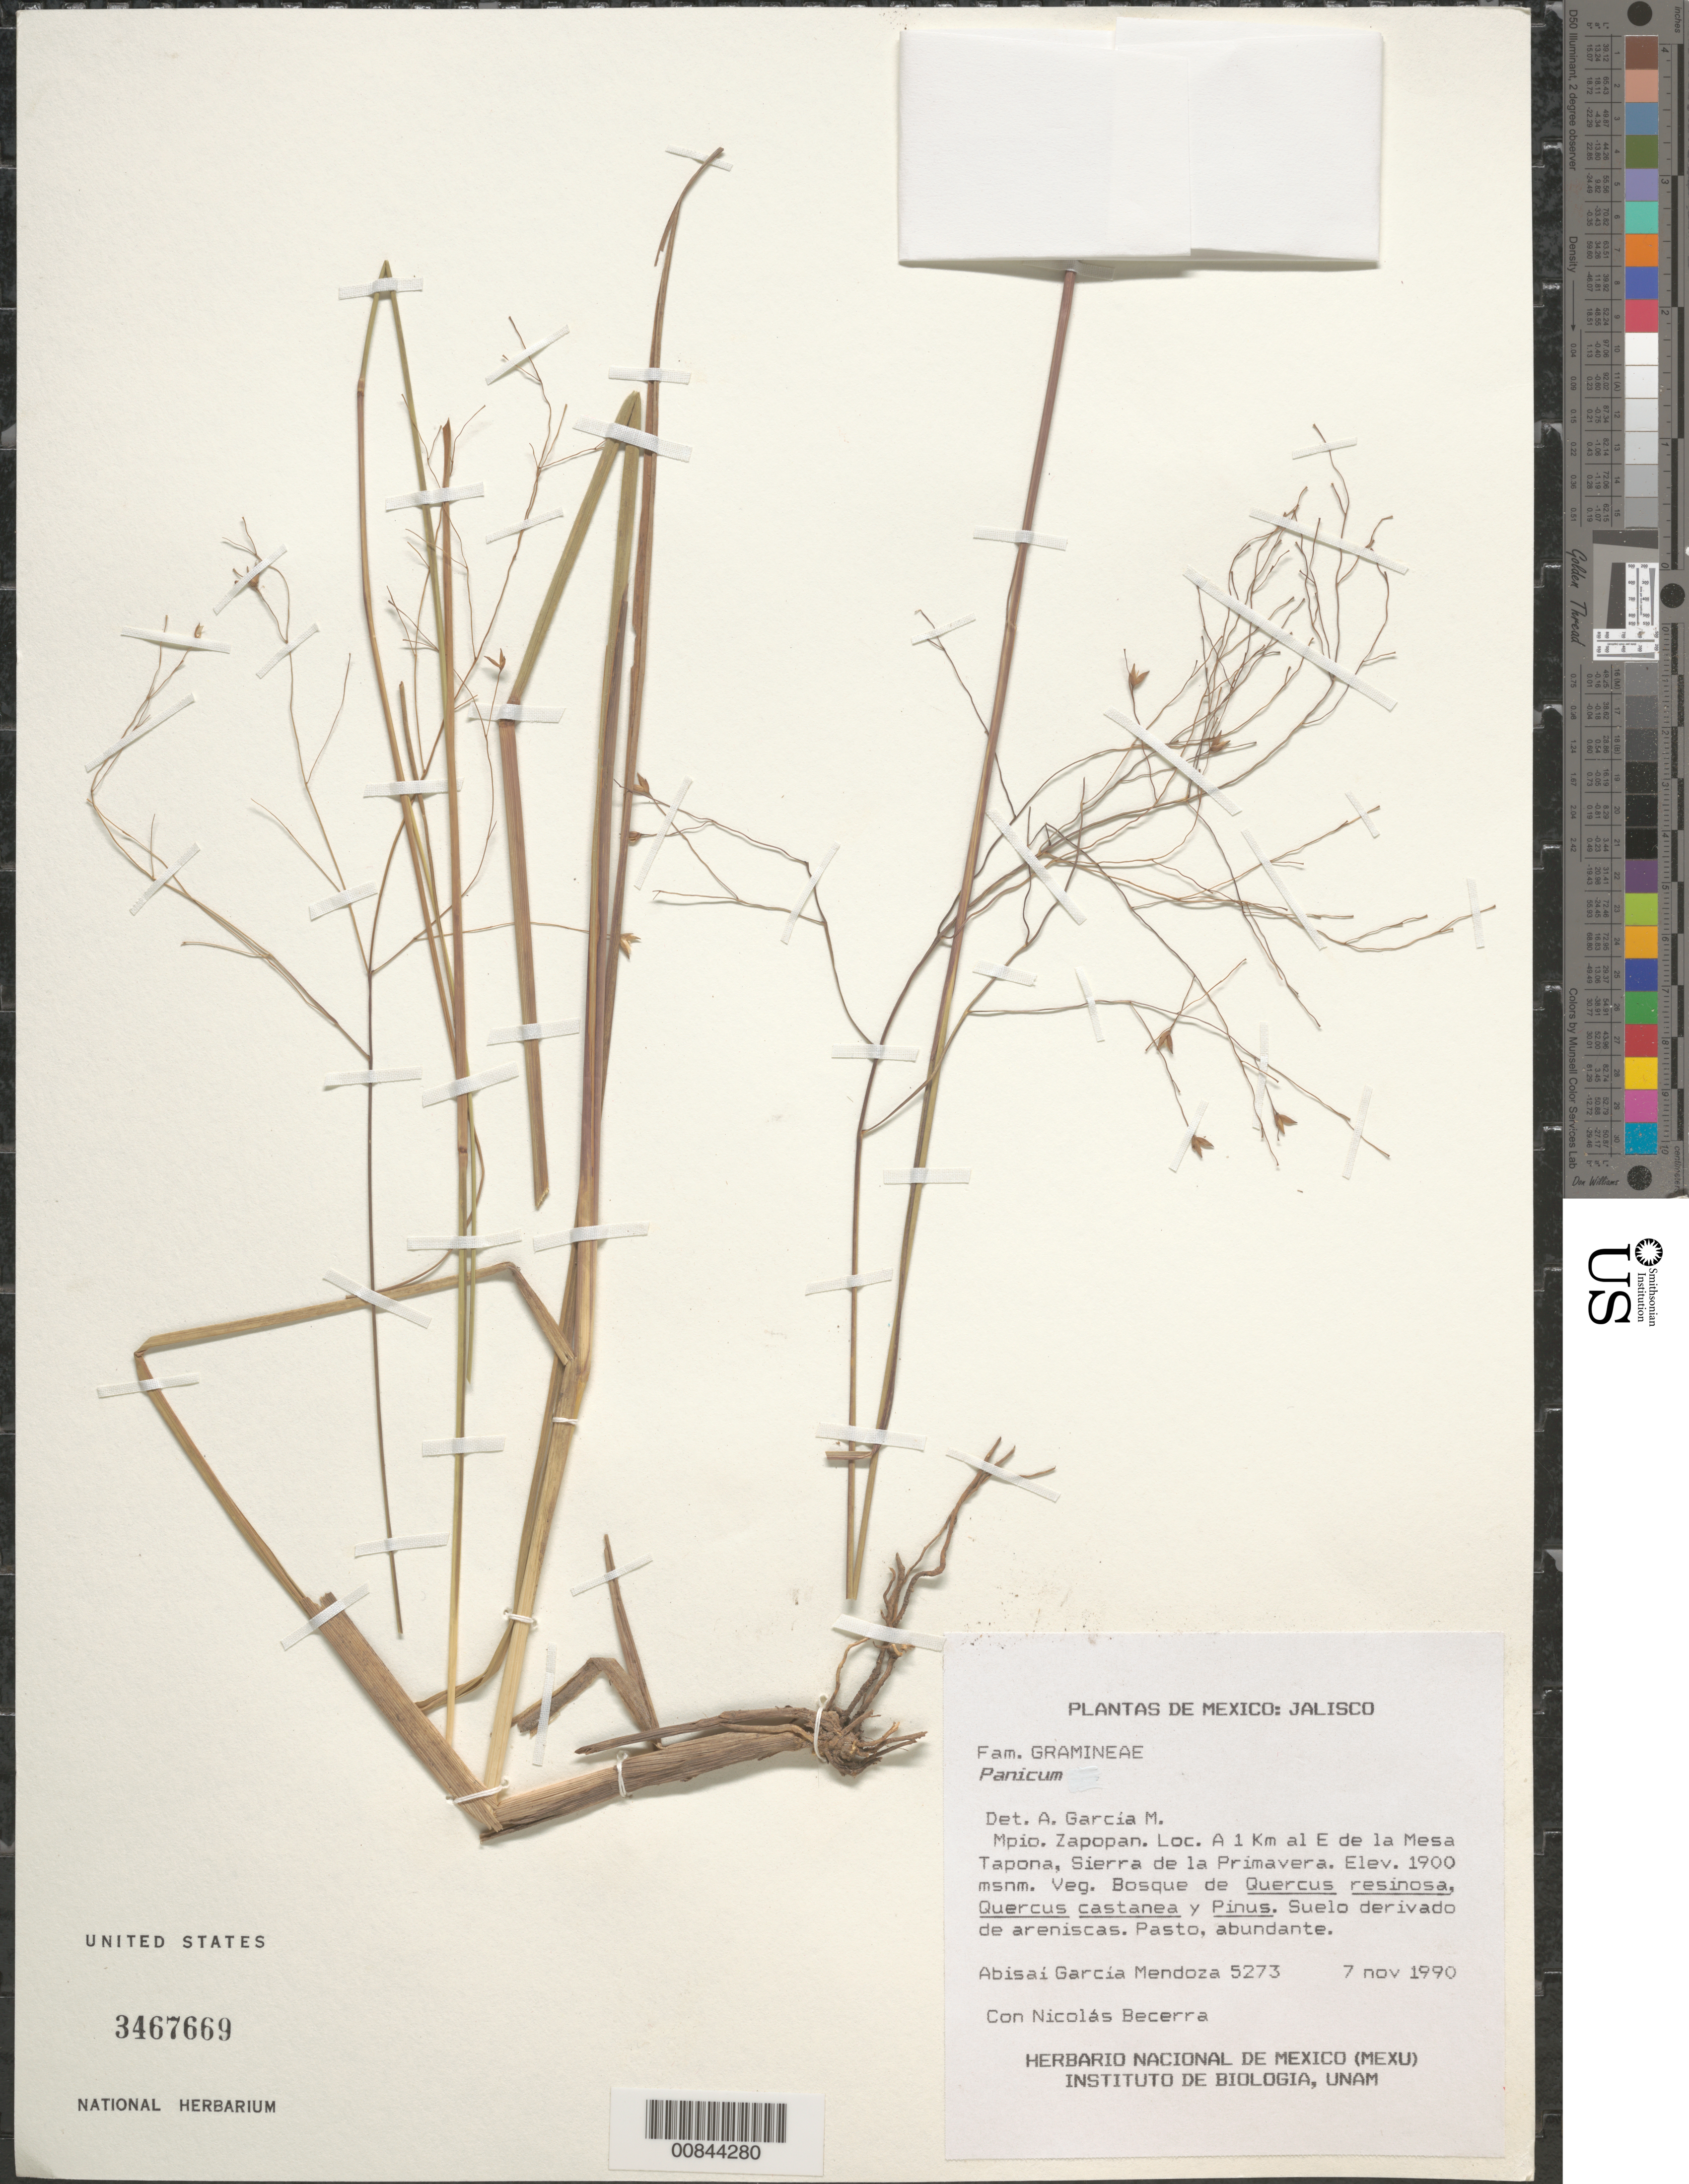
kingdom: Plantae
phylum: Tracheophyta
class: Liliopsida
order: Poales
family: Poaceae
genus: Panicum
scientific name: Panicum sp.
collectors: A. García-Mendoza & N. Becerra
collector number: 5273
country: Mexico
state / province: Jalisco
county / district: Zapopan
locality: E of Mesa Tapona, Sierra de la Primavera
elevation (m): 1900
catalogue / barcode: US 3467669